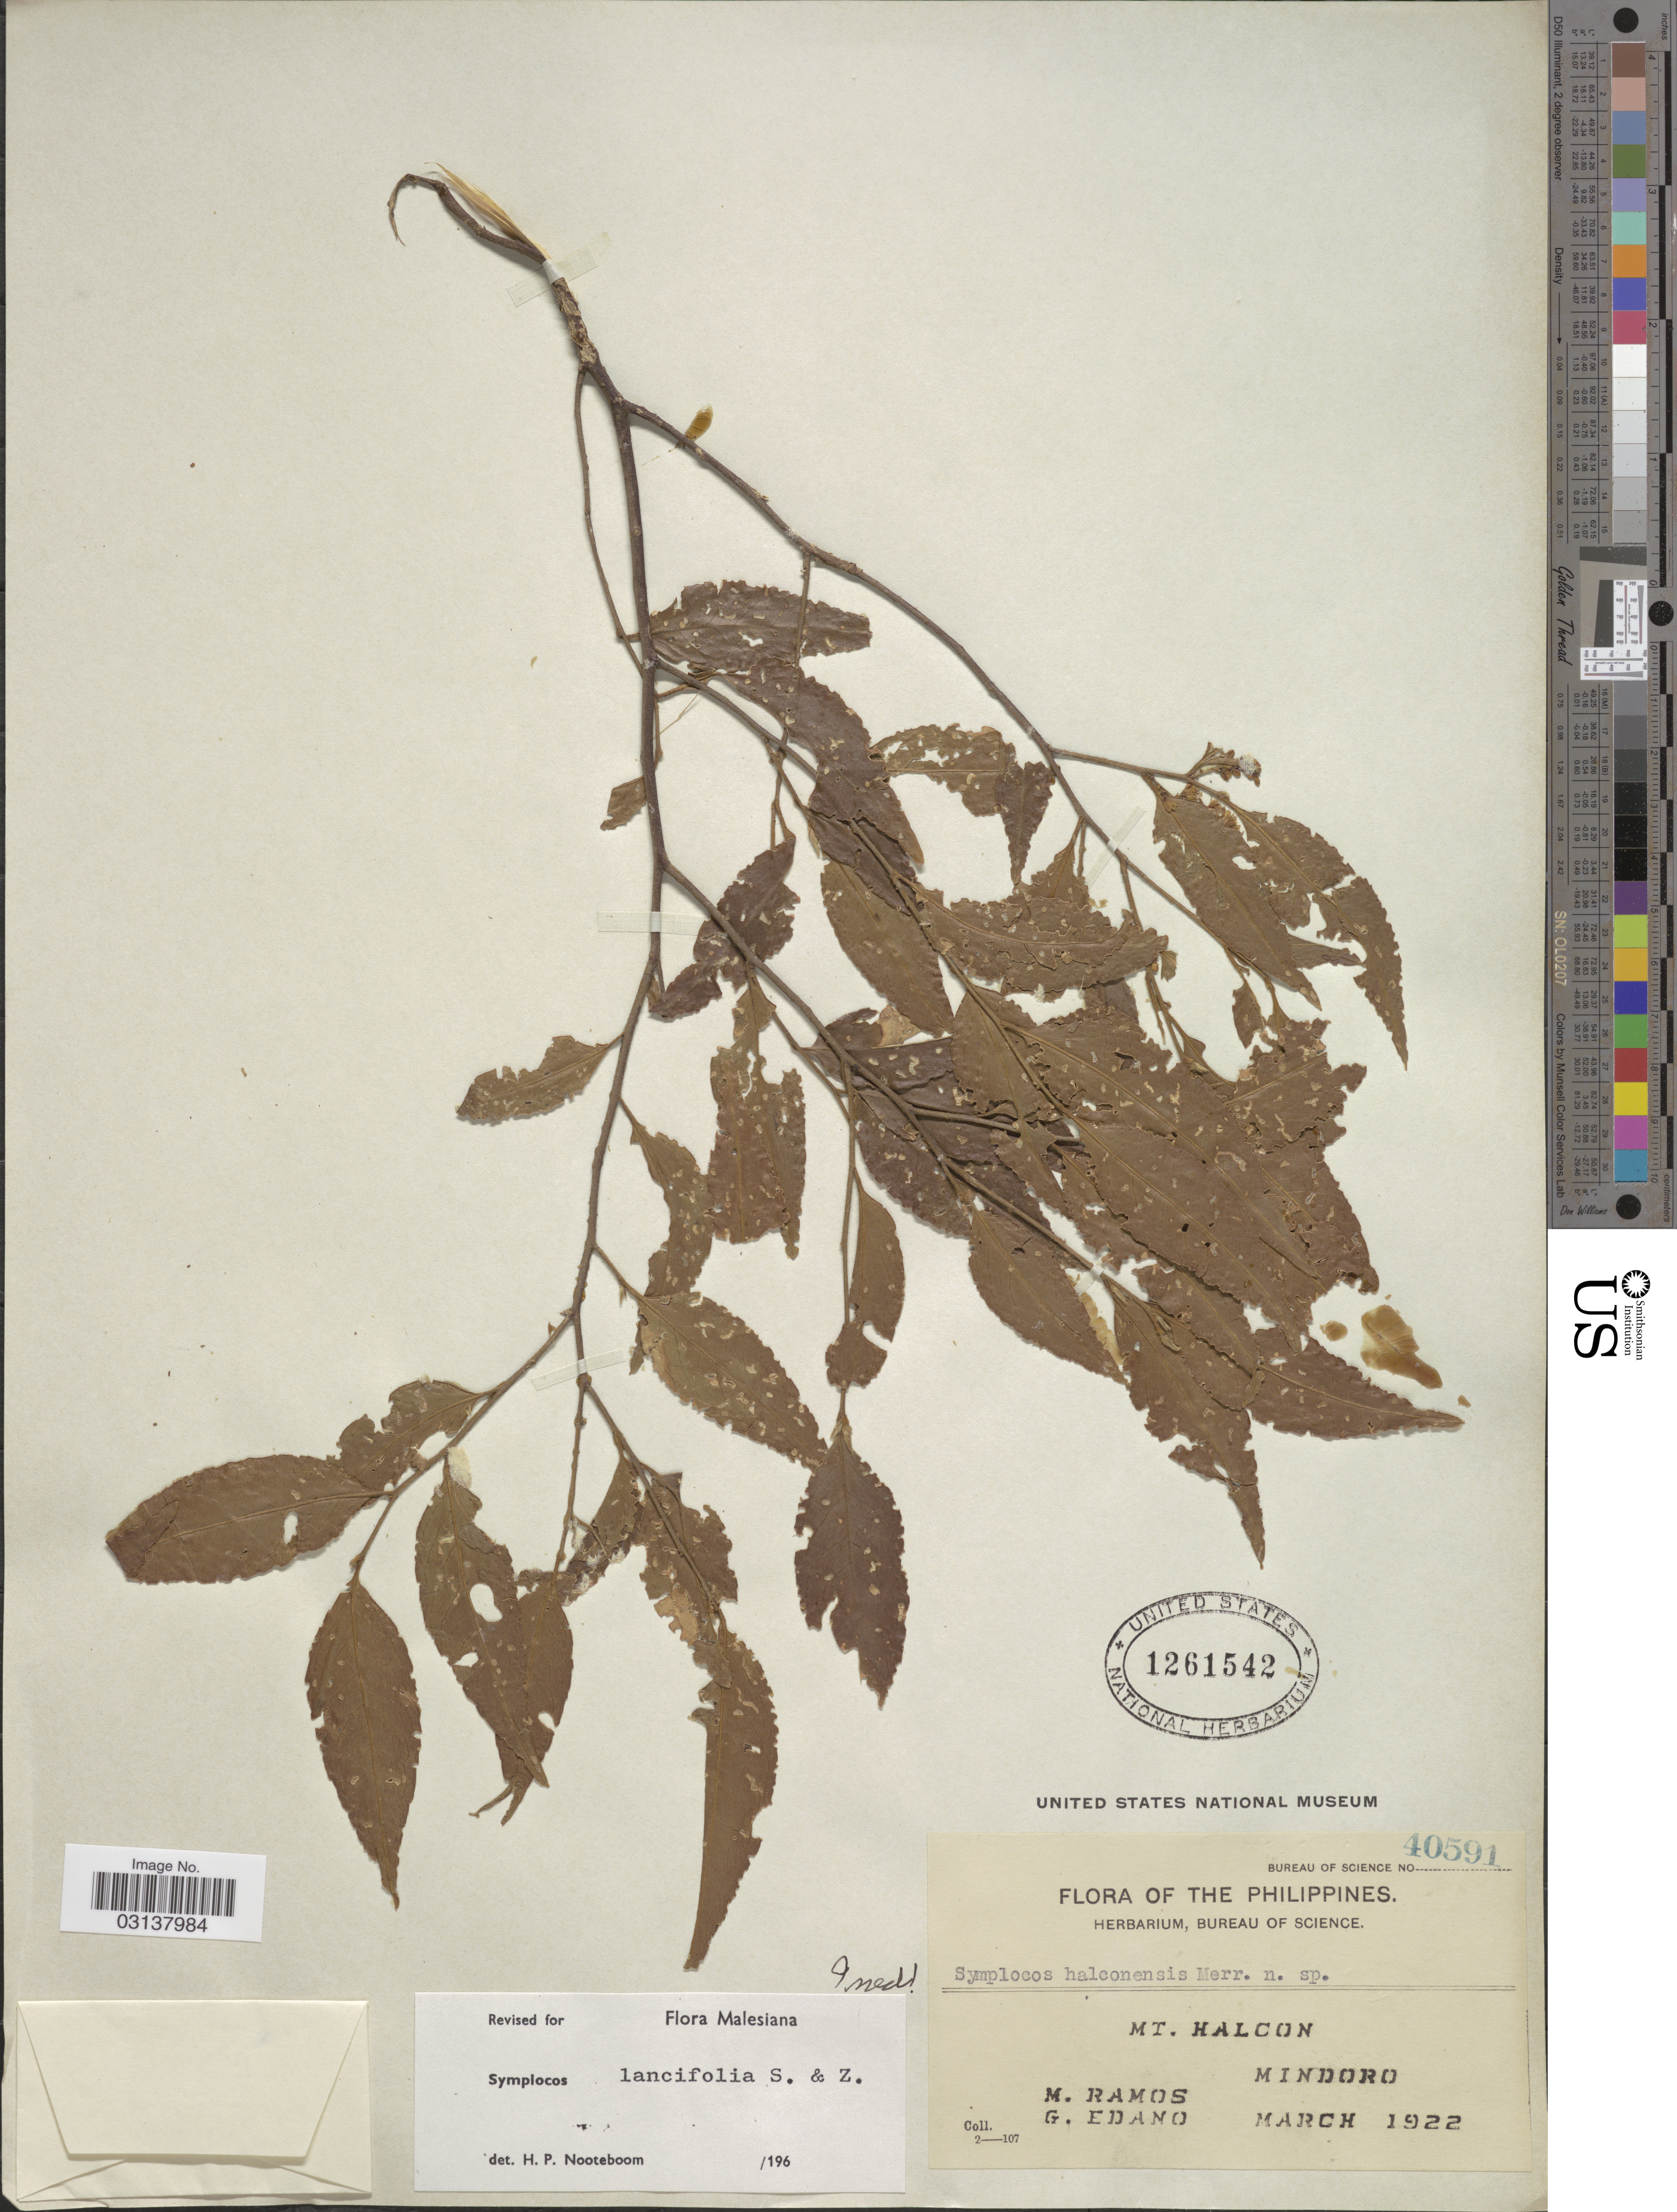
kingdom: Plantae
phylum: Tracheophyta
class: Magnoliopsida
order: Ericales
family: Symplocaceae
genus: Symplocos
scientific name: Symplocos lancifolia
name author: Siebert & Zucc.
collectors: M. Ramos & G. Edaño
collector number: Bureau of Science 40591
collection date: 1922-03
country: Philippines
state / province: Mimaropa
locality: The Philippines. Mt. Halcon Mindoro.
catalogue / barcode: US 1261542